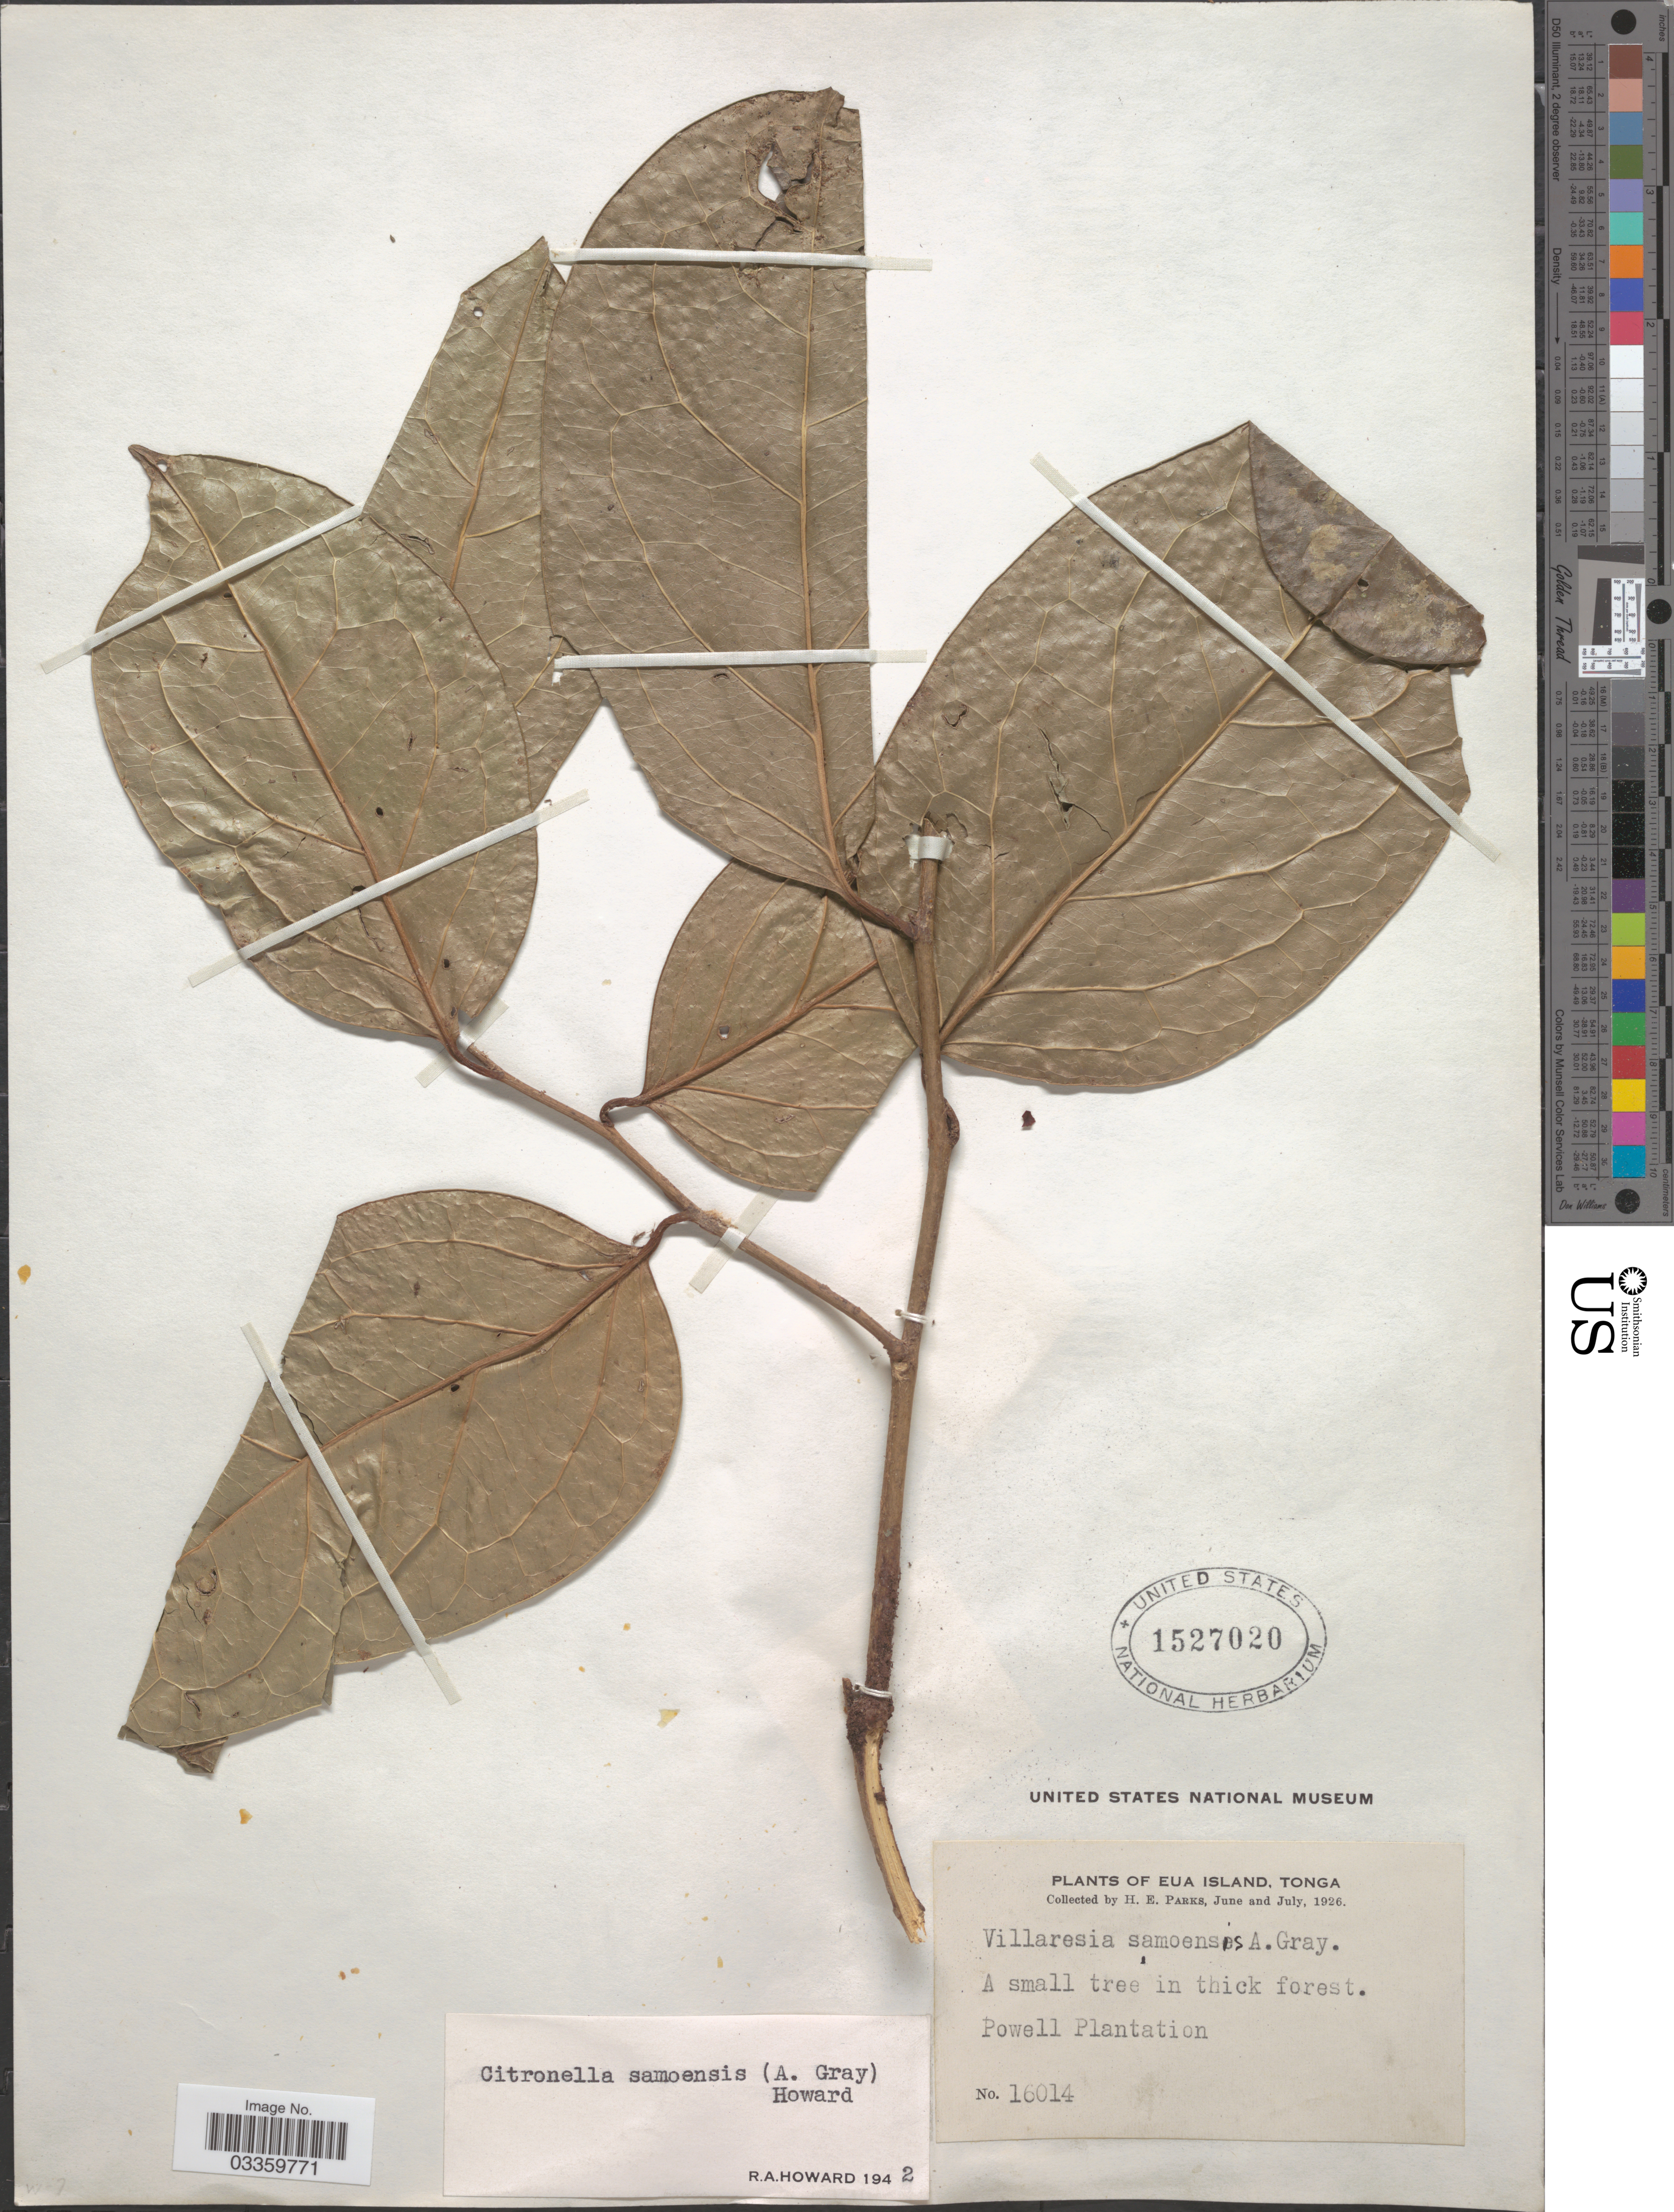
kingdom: Plantae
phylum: Tracheophyta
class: Magnoliopsida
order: Cardiopteridales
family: Cardiopteridaceae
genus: Citronella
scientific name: Citronella samoensis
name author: (A. Gray) R.A. Howard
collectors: H. E. Parks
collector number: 16014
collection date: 1926-06/1926-07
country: Tonga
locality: Eua Island. Powell Plantation.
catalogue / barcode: US 1527020